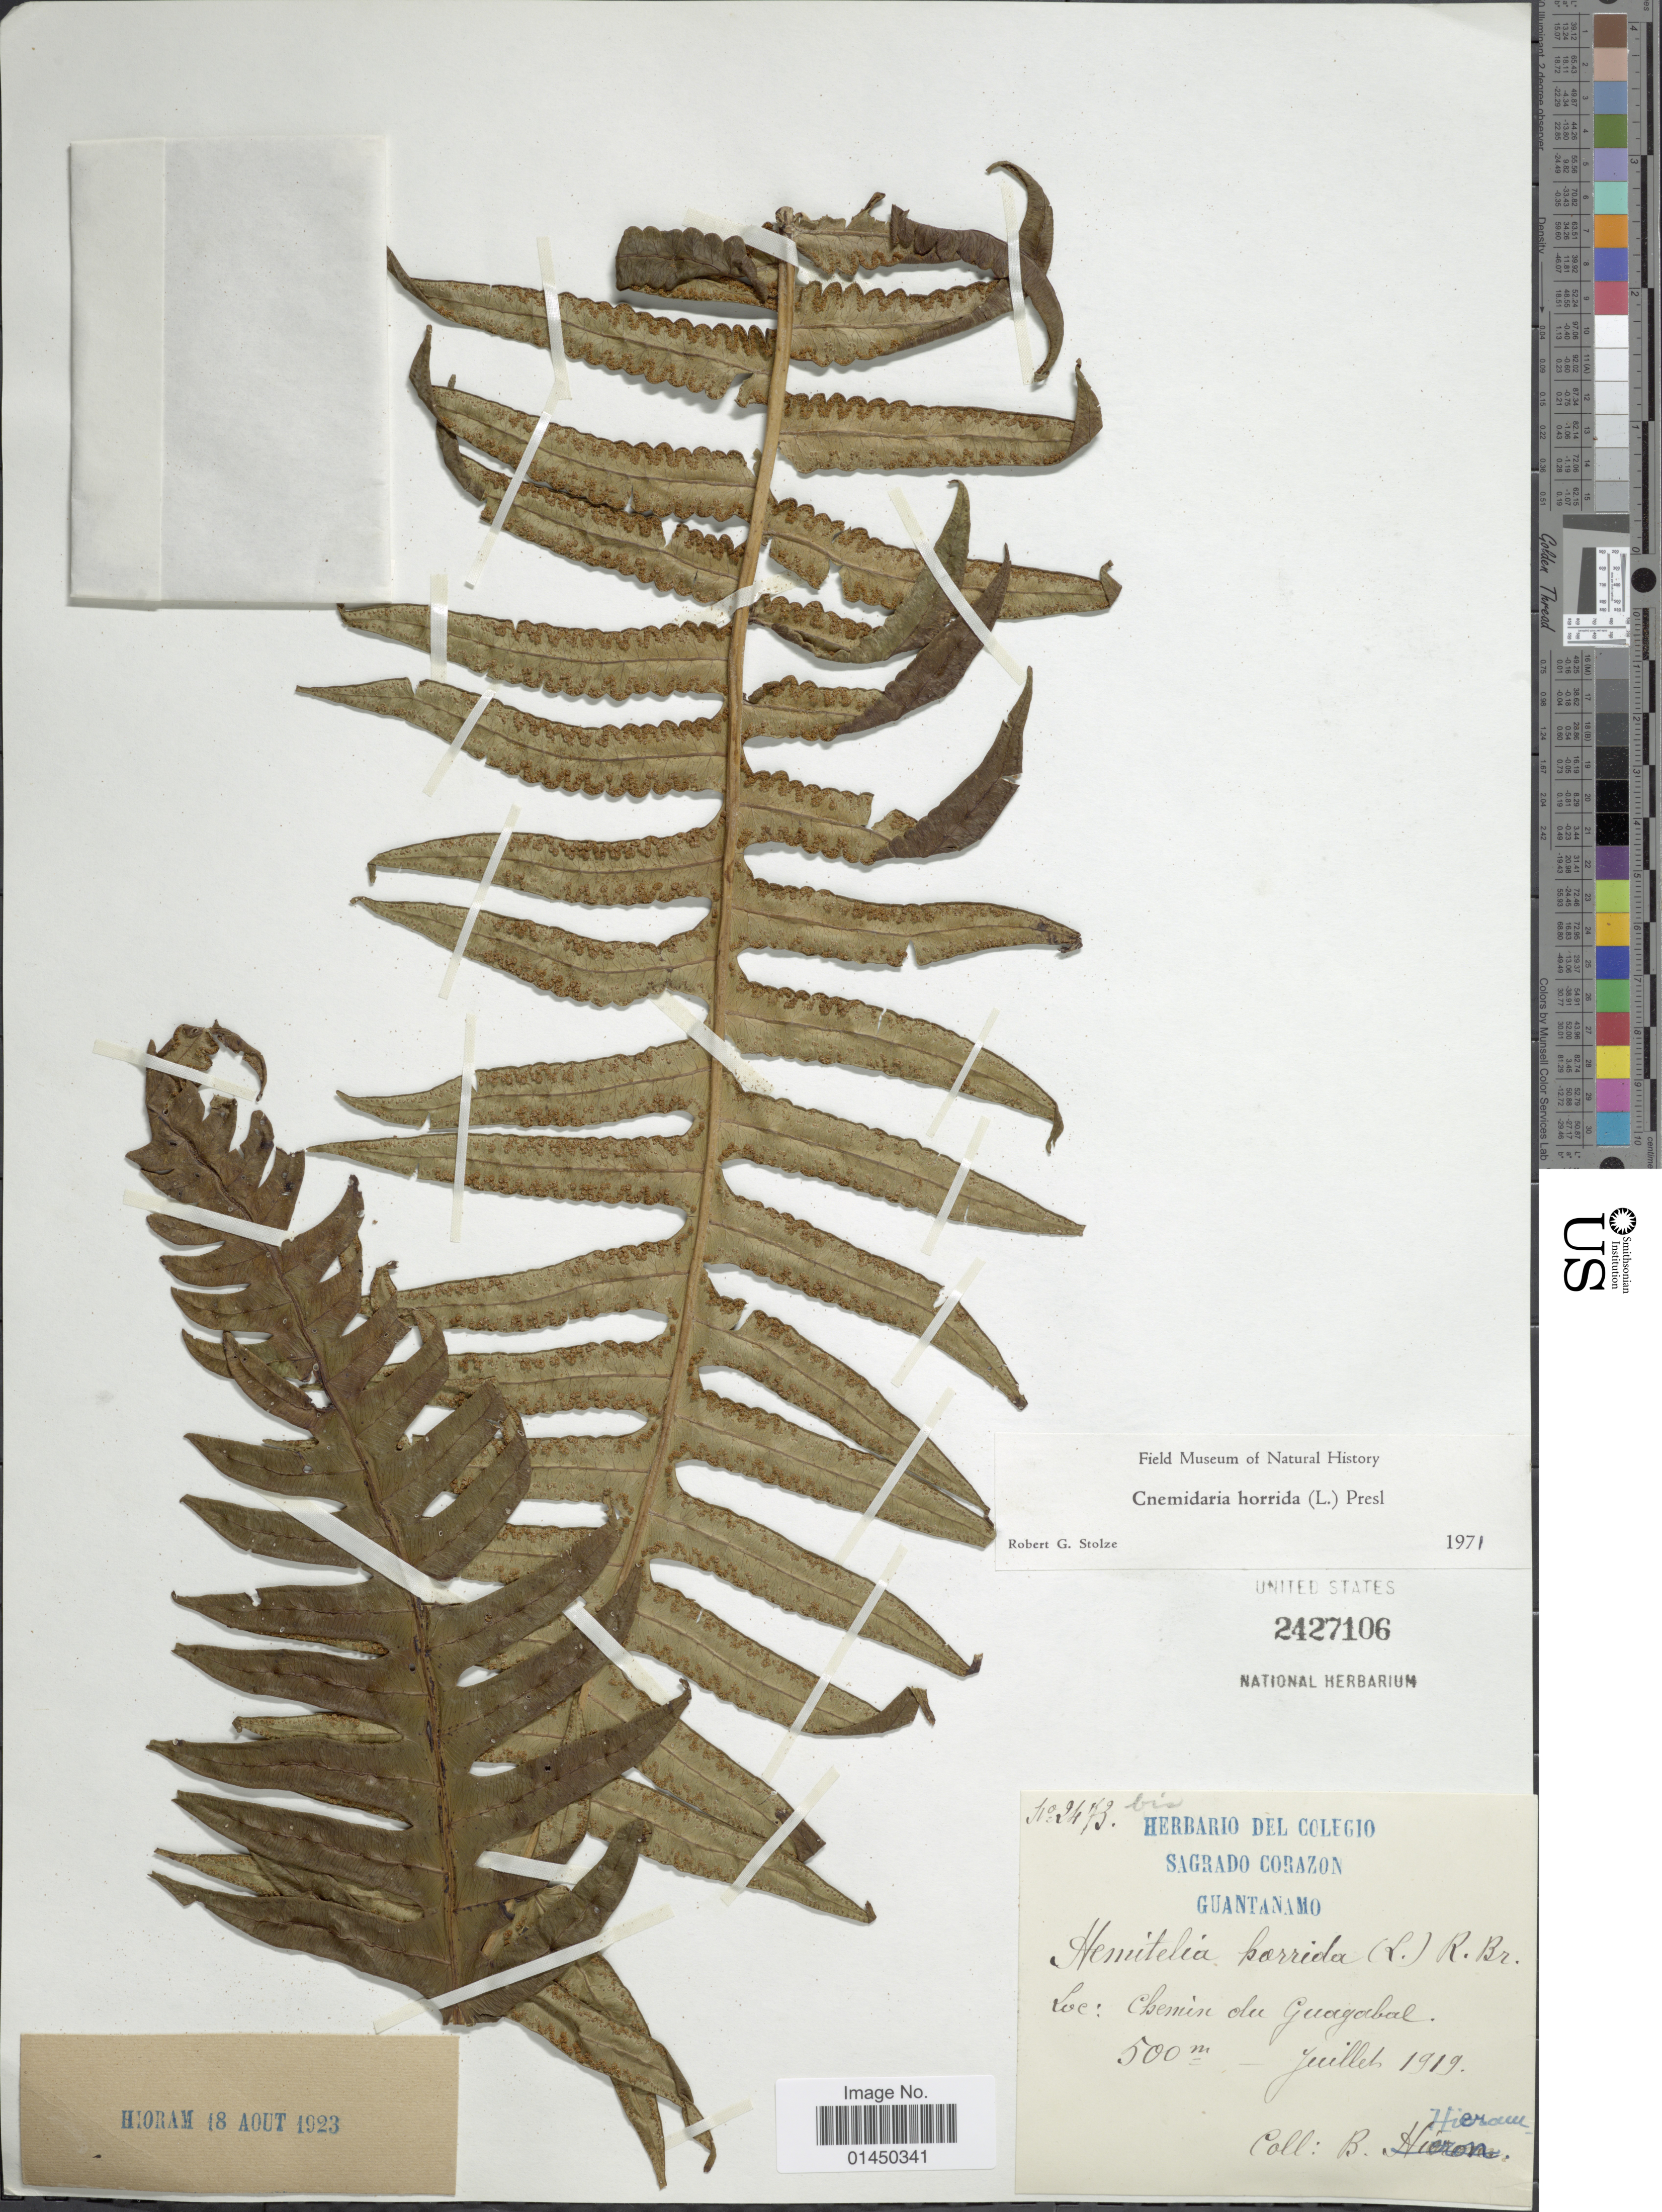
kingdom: Plantae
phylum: Tracheophyta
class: Polypodiopsida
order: Cyatheales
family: Cyatheaceae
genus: Cyathea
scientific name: Cyathea horrida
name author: (L.) Sm.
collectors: Bro. Hioram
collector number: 2473bis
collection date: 1919-07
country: Cuba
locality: Chemin du Guayabal.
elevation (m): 500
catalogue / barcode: US 2427106